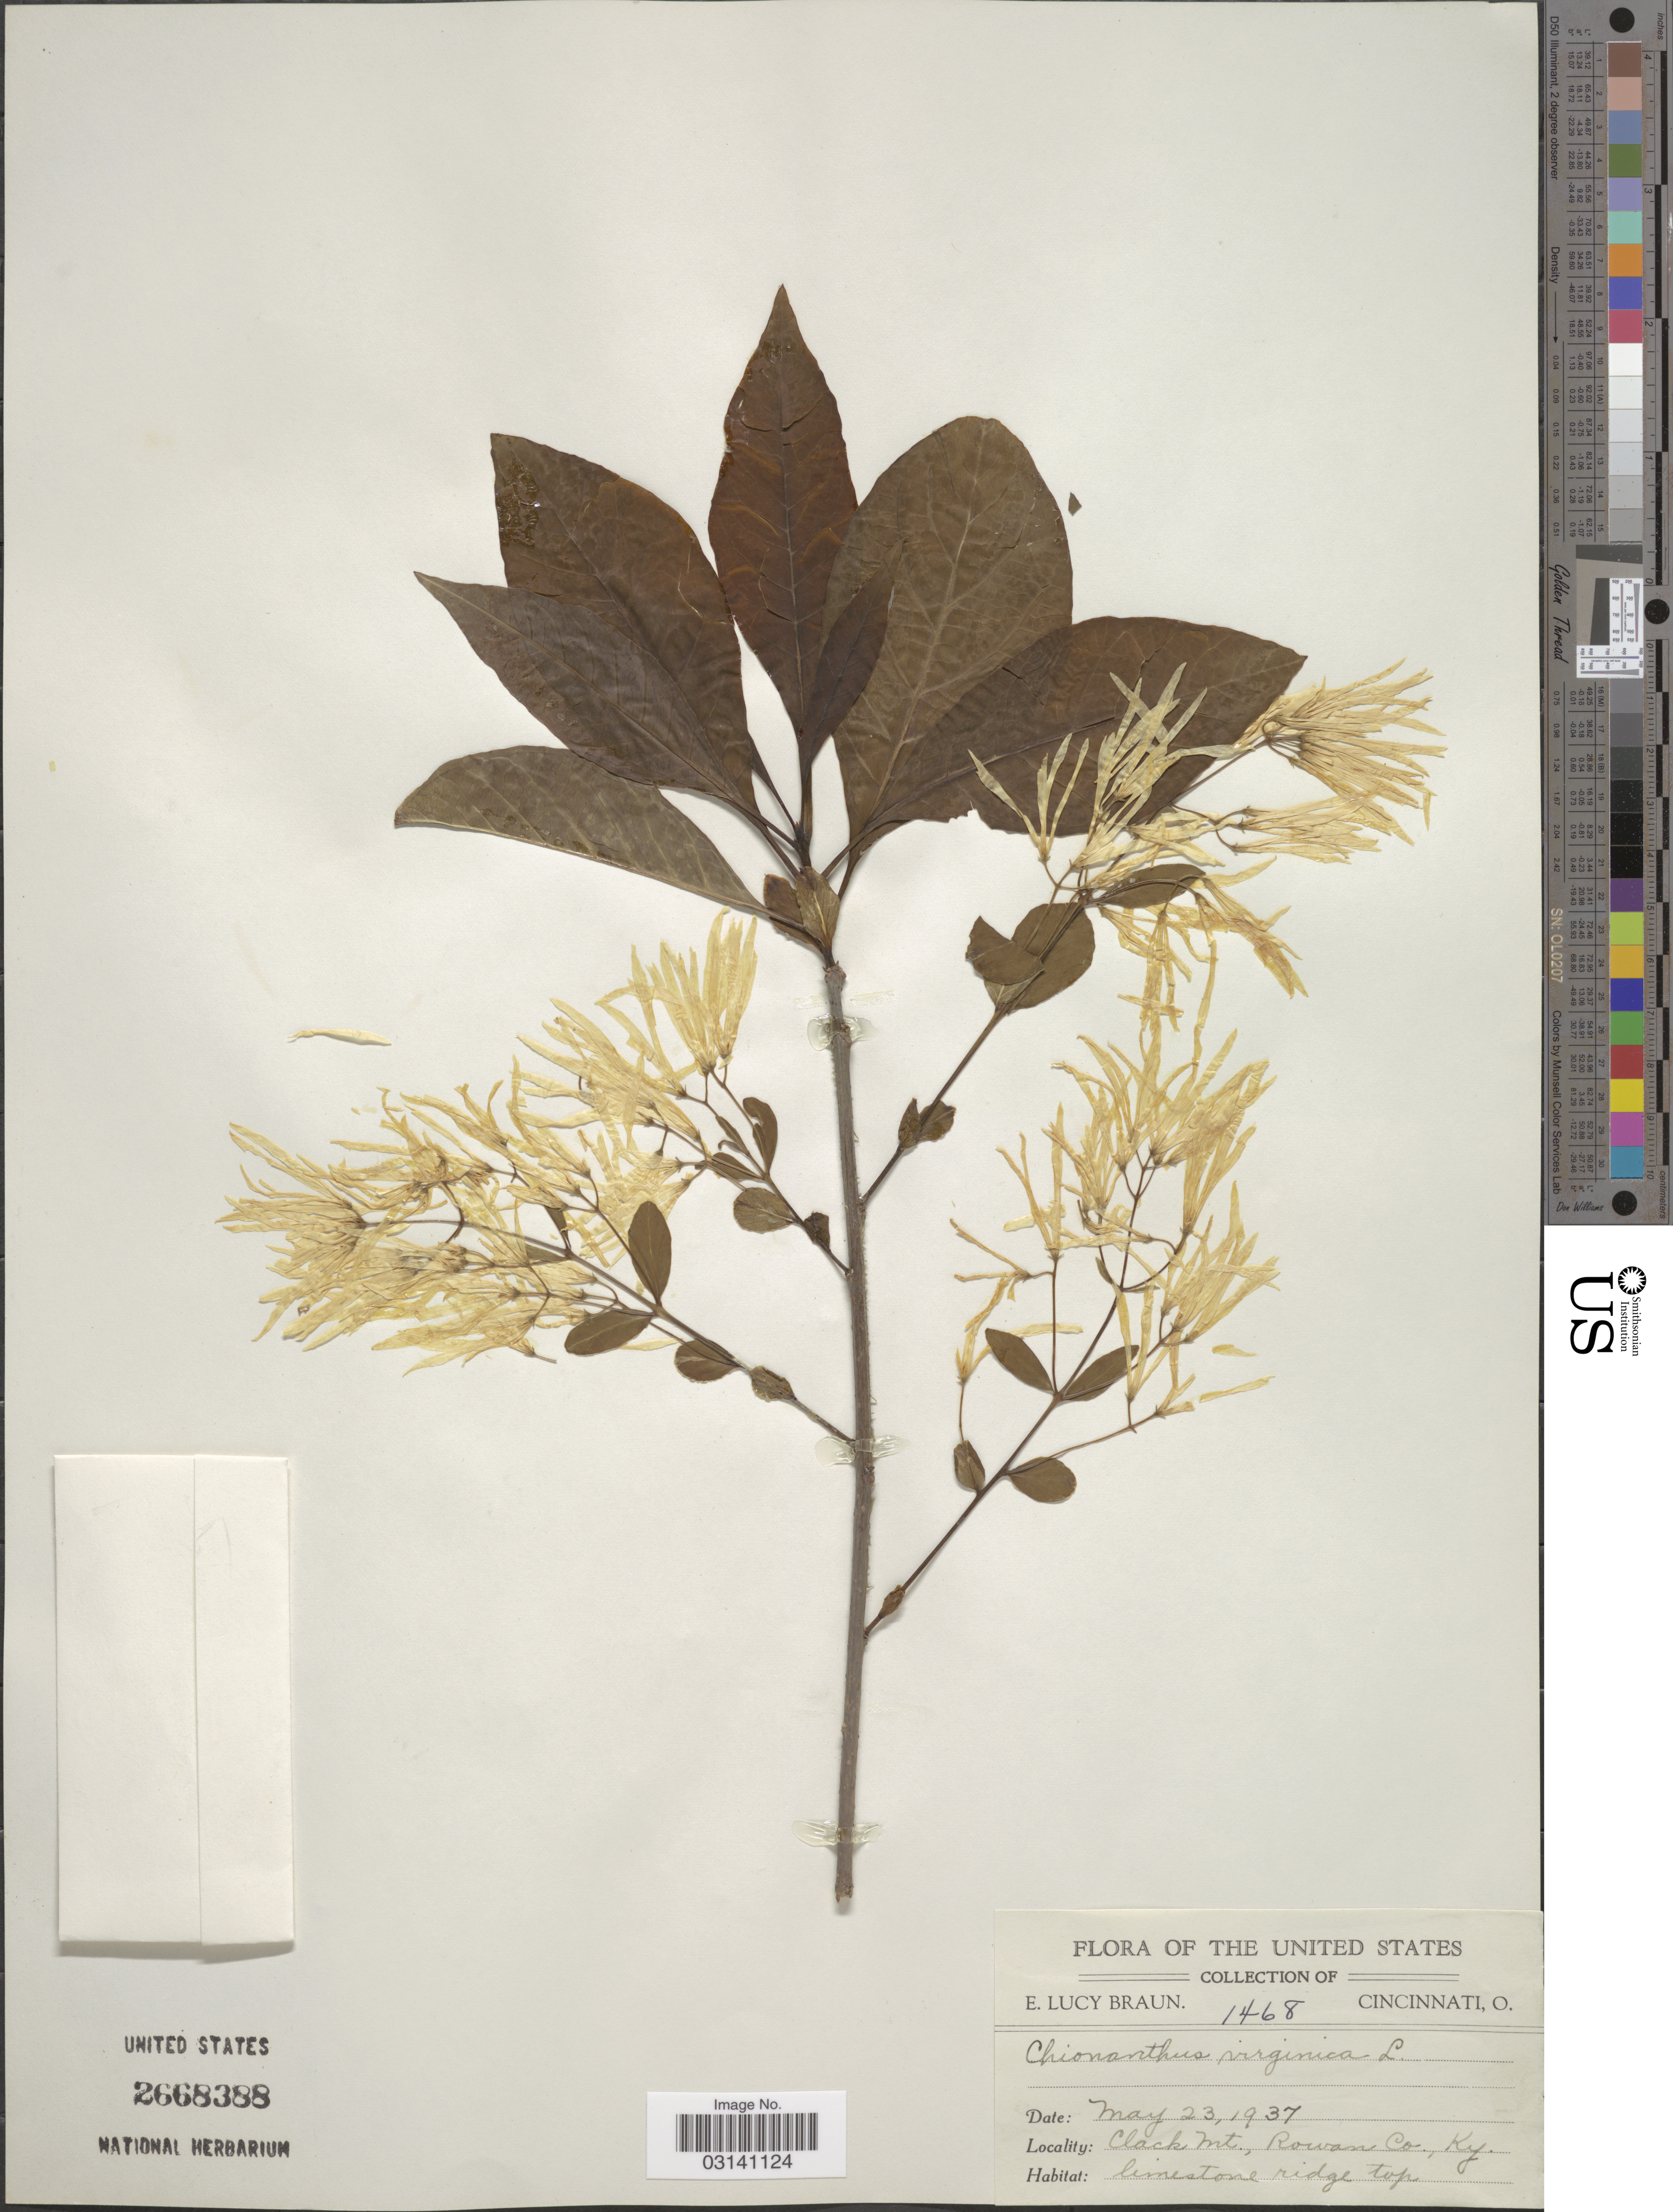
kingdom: Plantae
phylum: Tracheophyta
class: Magnoliopsida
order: Lamiales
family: Oleaceae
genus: Chionanthus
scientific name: Chionanthus virginicus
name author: L.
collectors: E. Braun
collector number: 1468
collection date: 1937-05-23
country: United States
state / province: Kentucky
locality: Clack Mt., Rowan Co., Ky.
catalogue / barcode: US 2668388